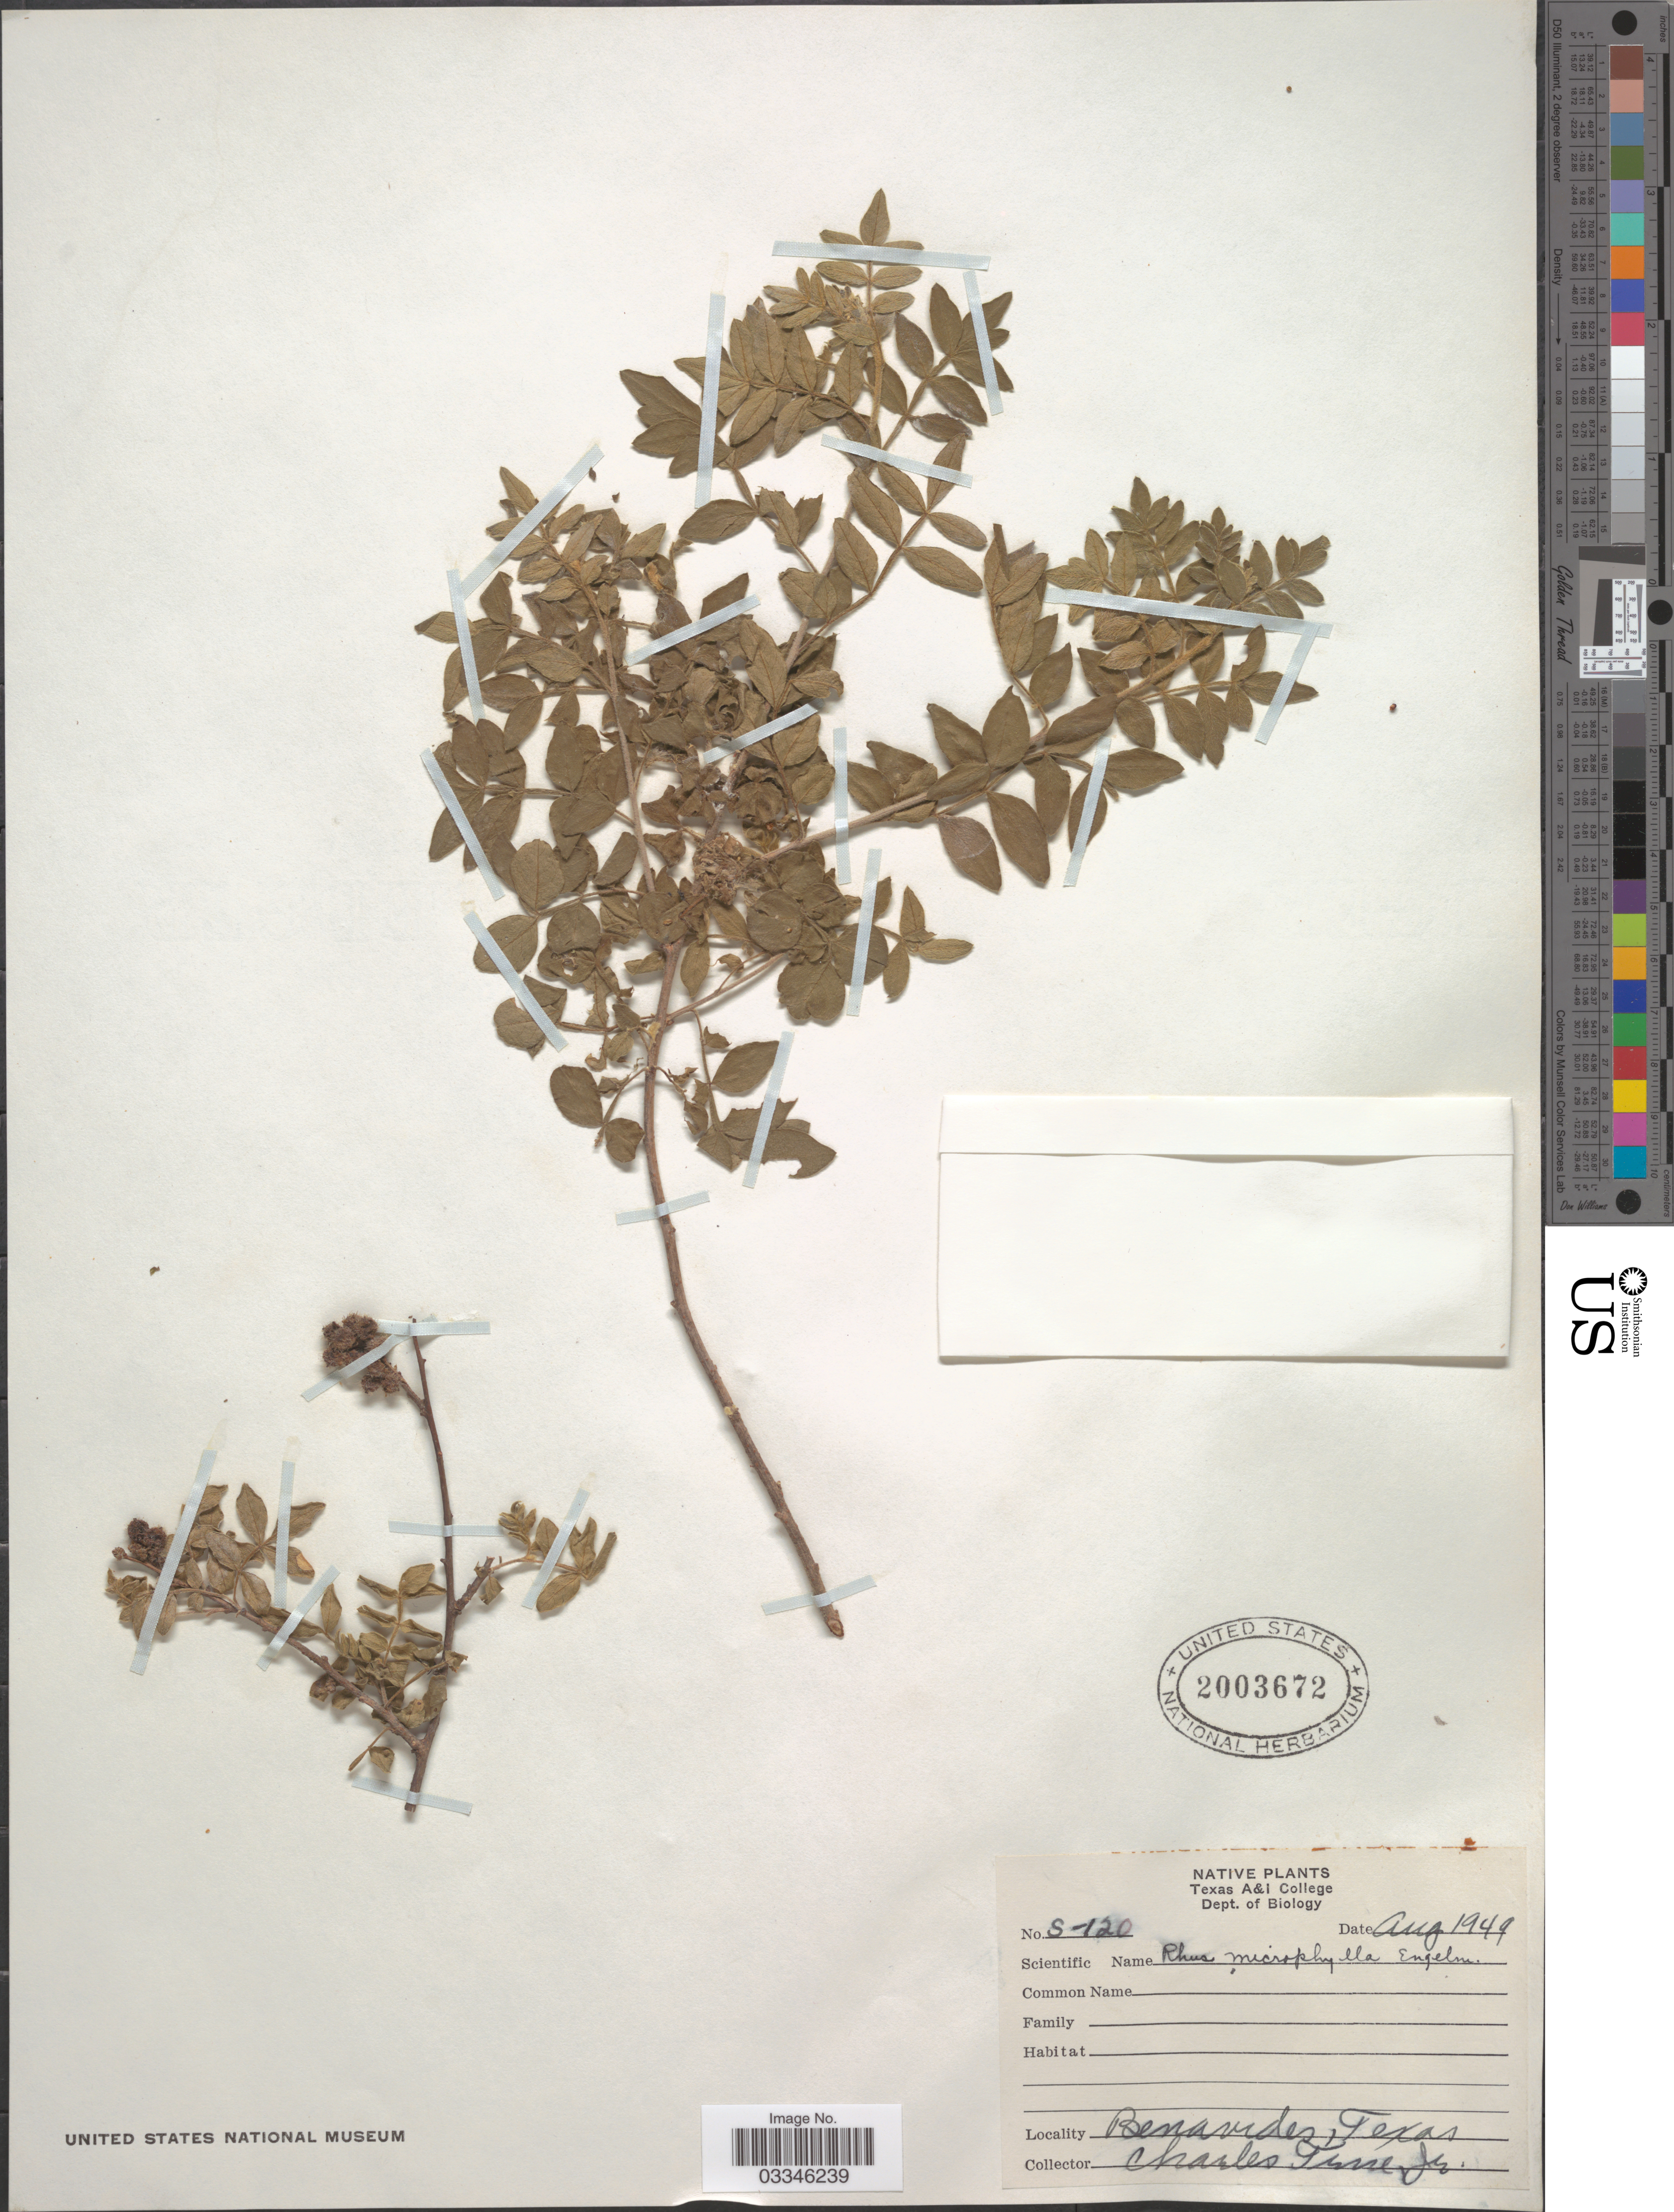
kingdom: Plantae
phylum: Tracheophyta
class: Magnoliopsida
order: Sapindales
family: Anacardiaceae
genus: Rhus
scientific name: Rhus microphylla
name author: Engelm.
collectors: C. True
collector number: S-120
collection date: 1949-08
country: United States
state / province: Texas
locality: Benavides.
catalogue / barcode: US 2003672